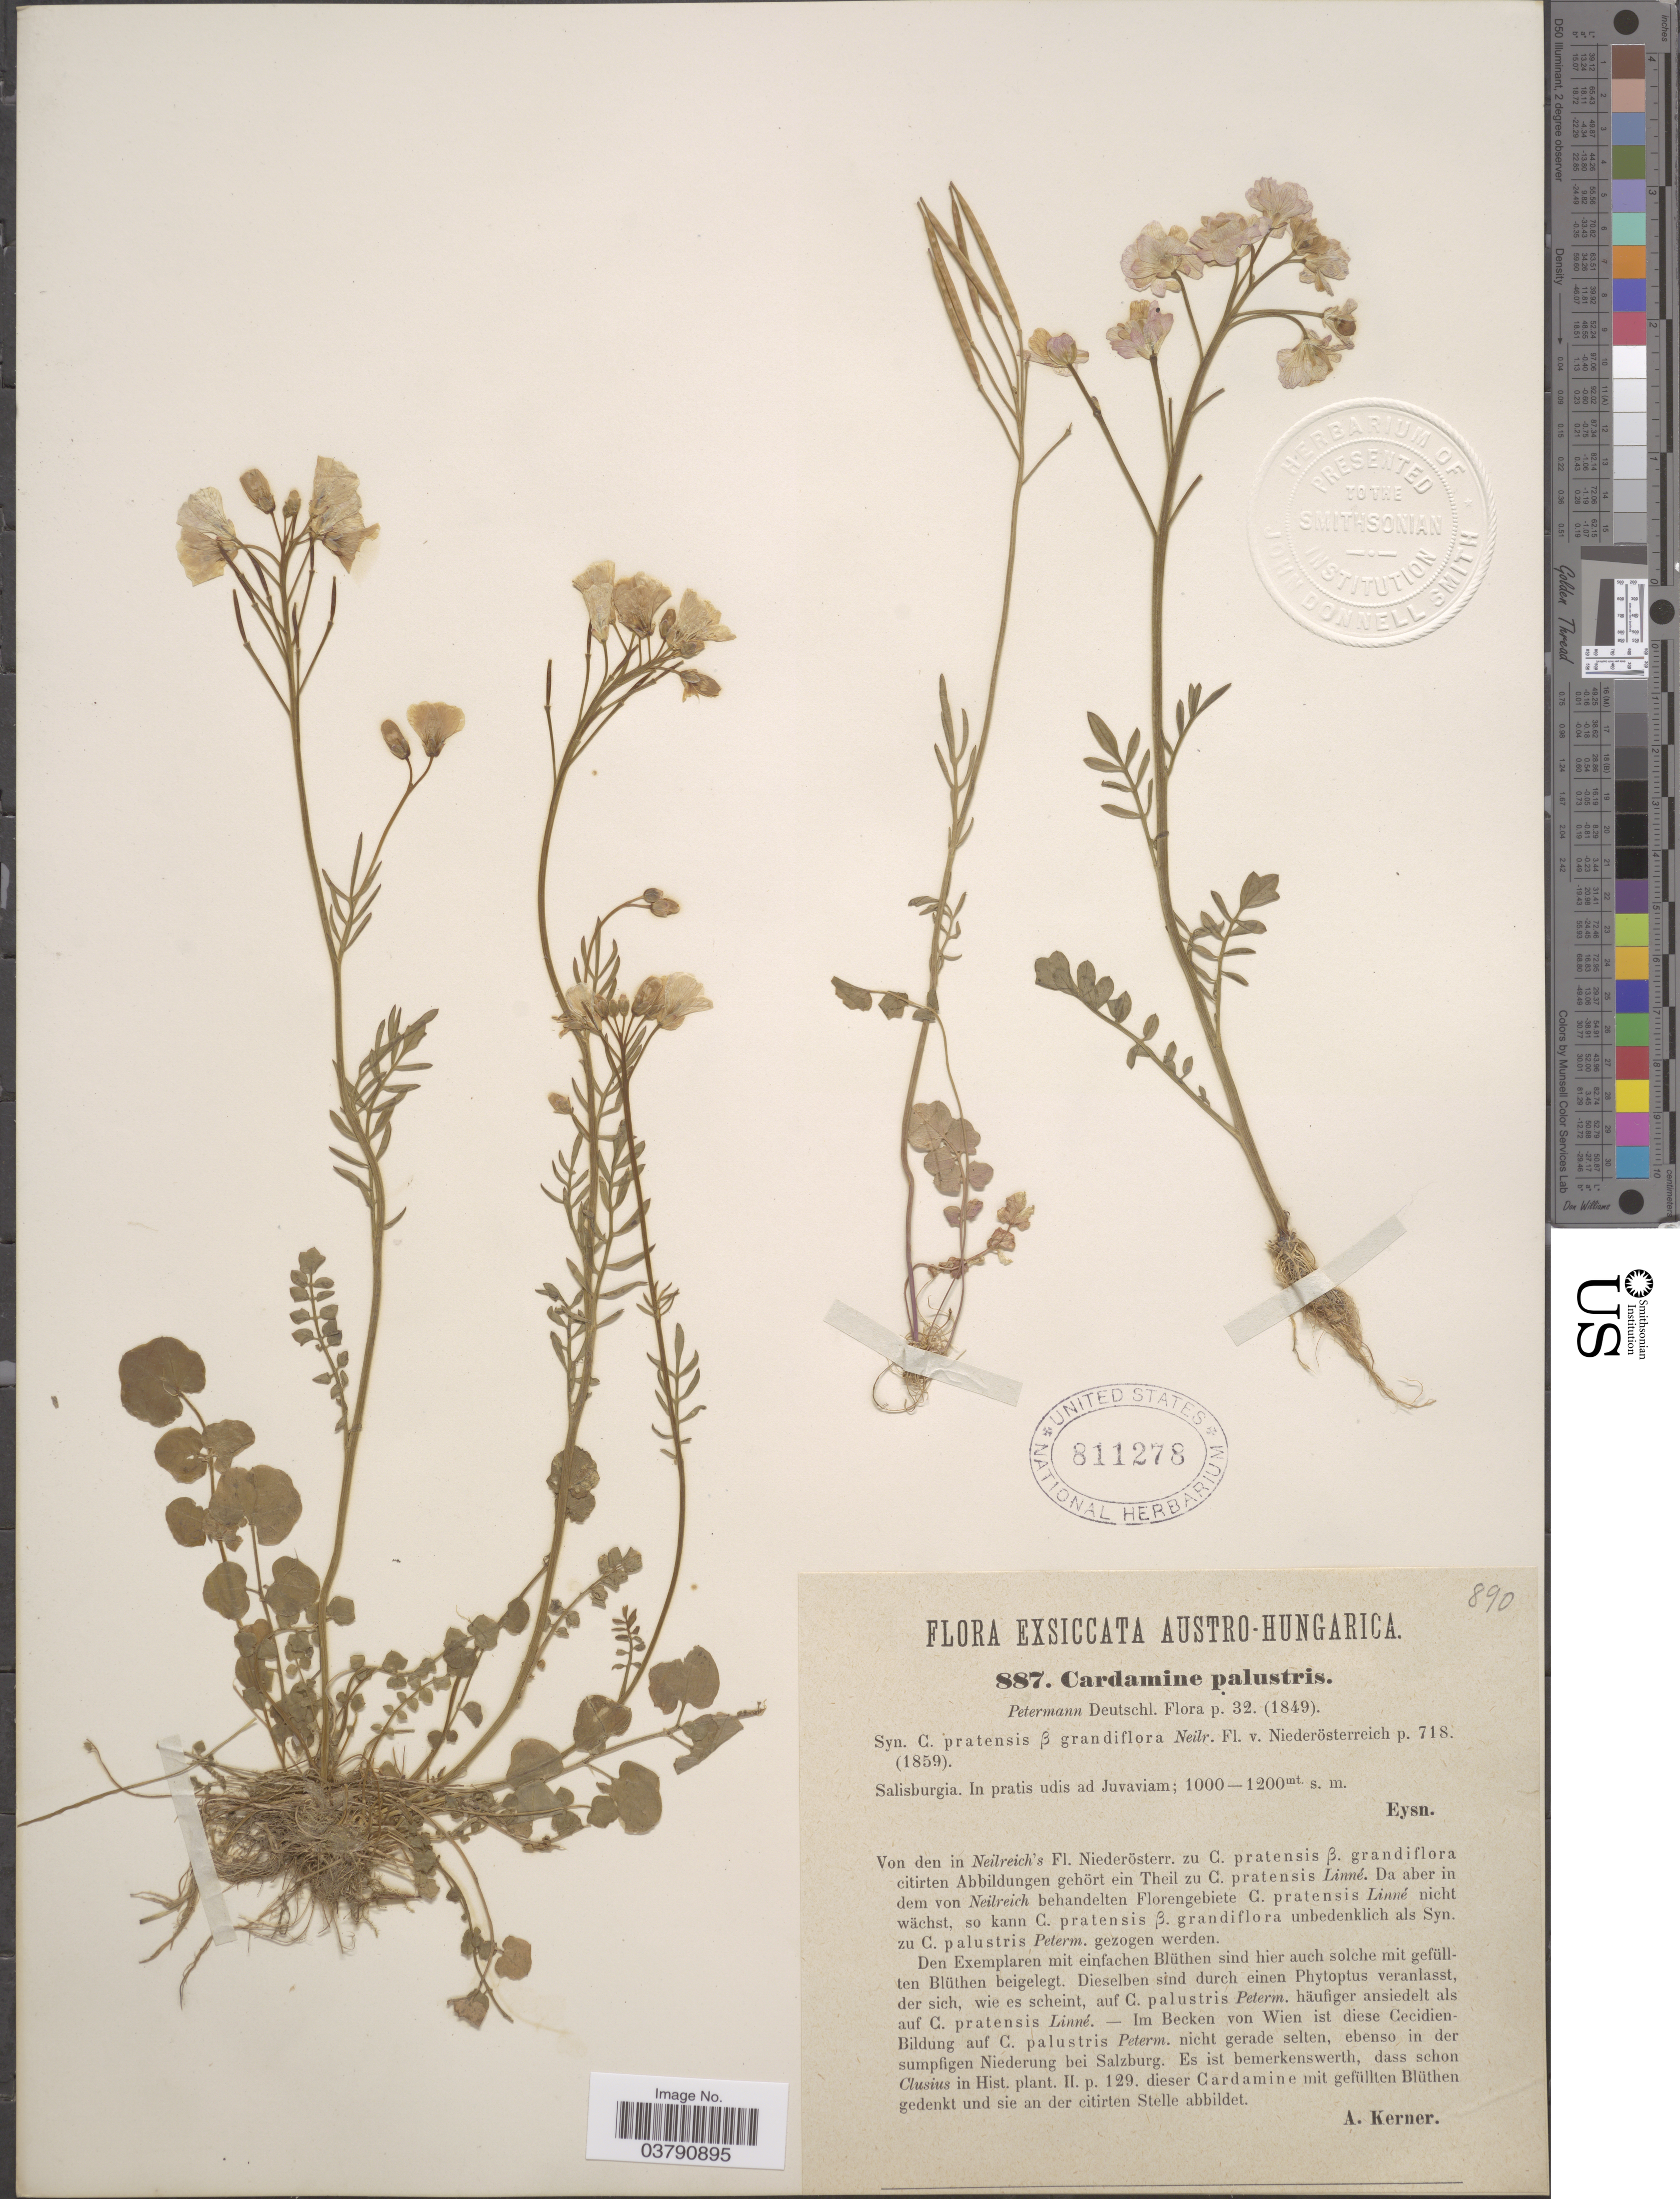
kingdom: Plantae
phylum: Tracheophyta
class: Magnoliopsida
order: Brassicales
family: Brassicaceae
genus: Cardamine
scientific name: Cardamine palustris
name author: Peterm.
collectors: -. Eysn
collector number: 887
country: Austria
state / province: Salzburg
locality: Austro- Hungarica. Salisburgia. In pratis udis ad Juvaviam.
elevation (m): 1000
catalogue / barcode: US 811278